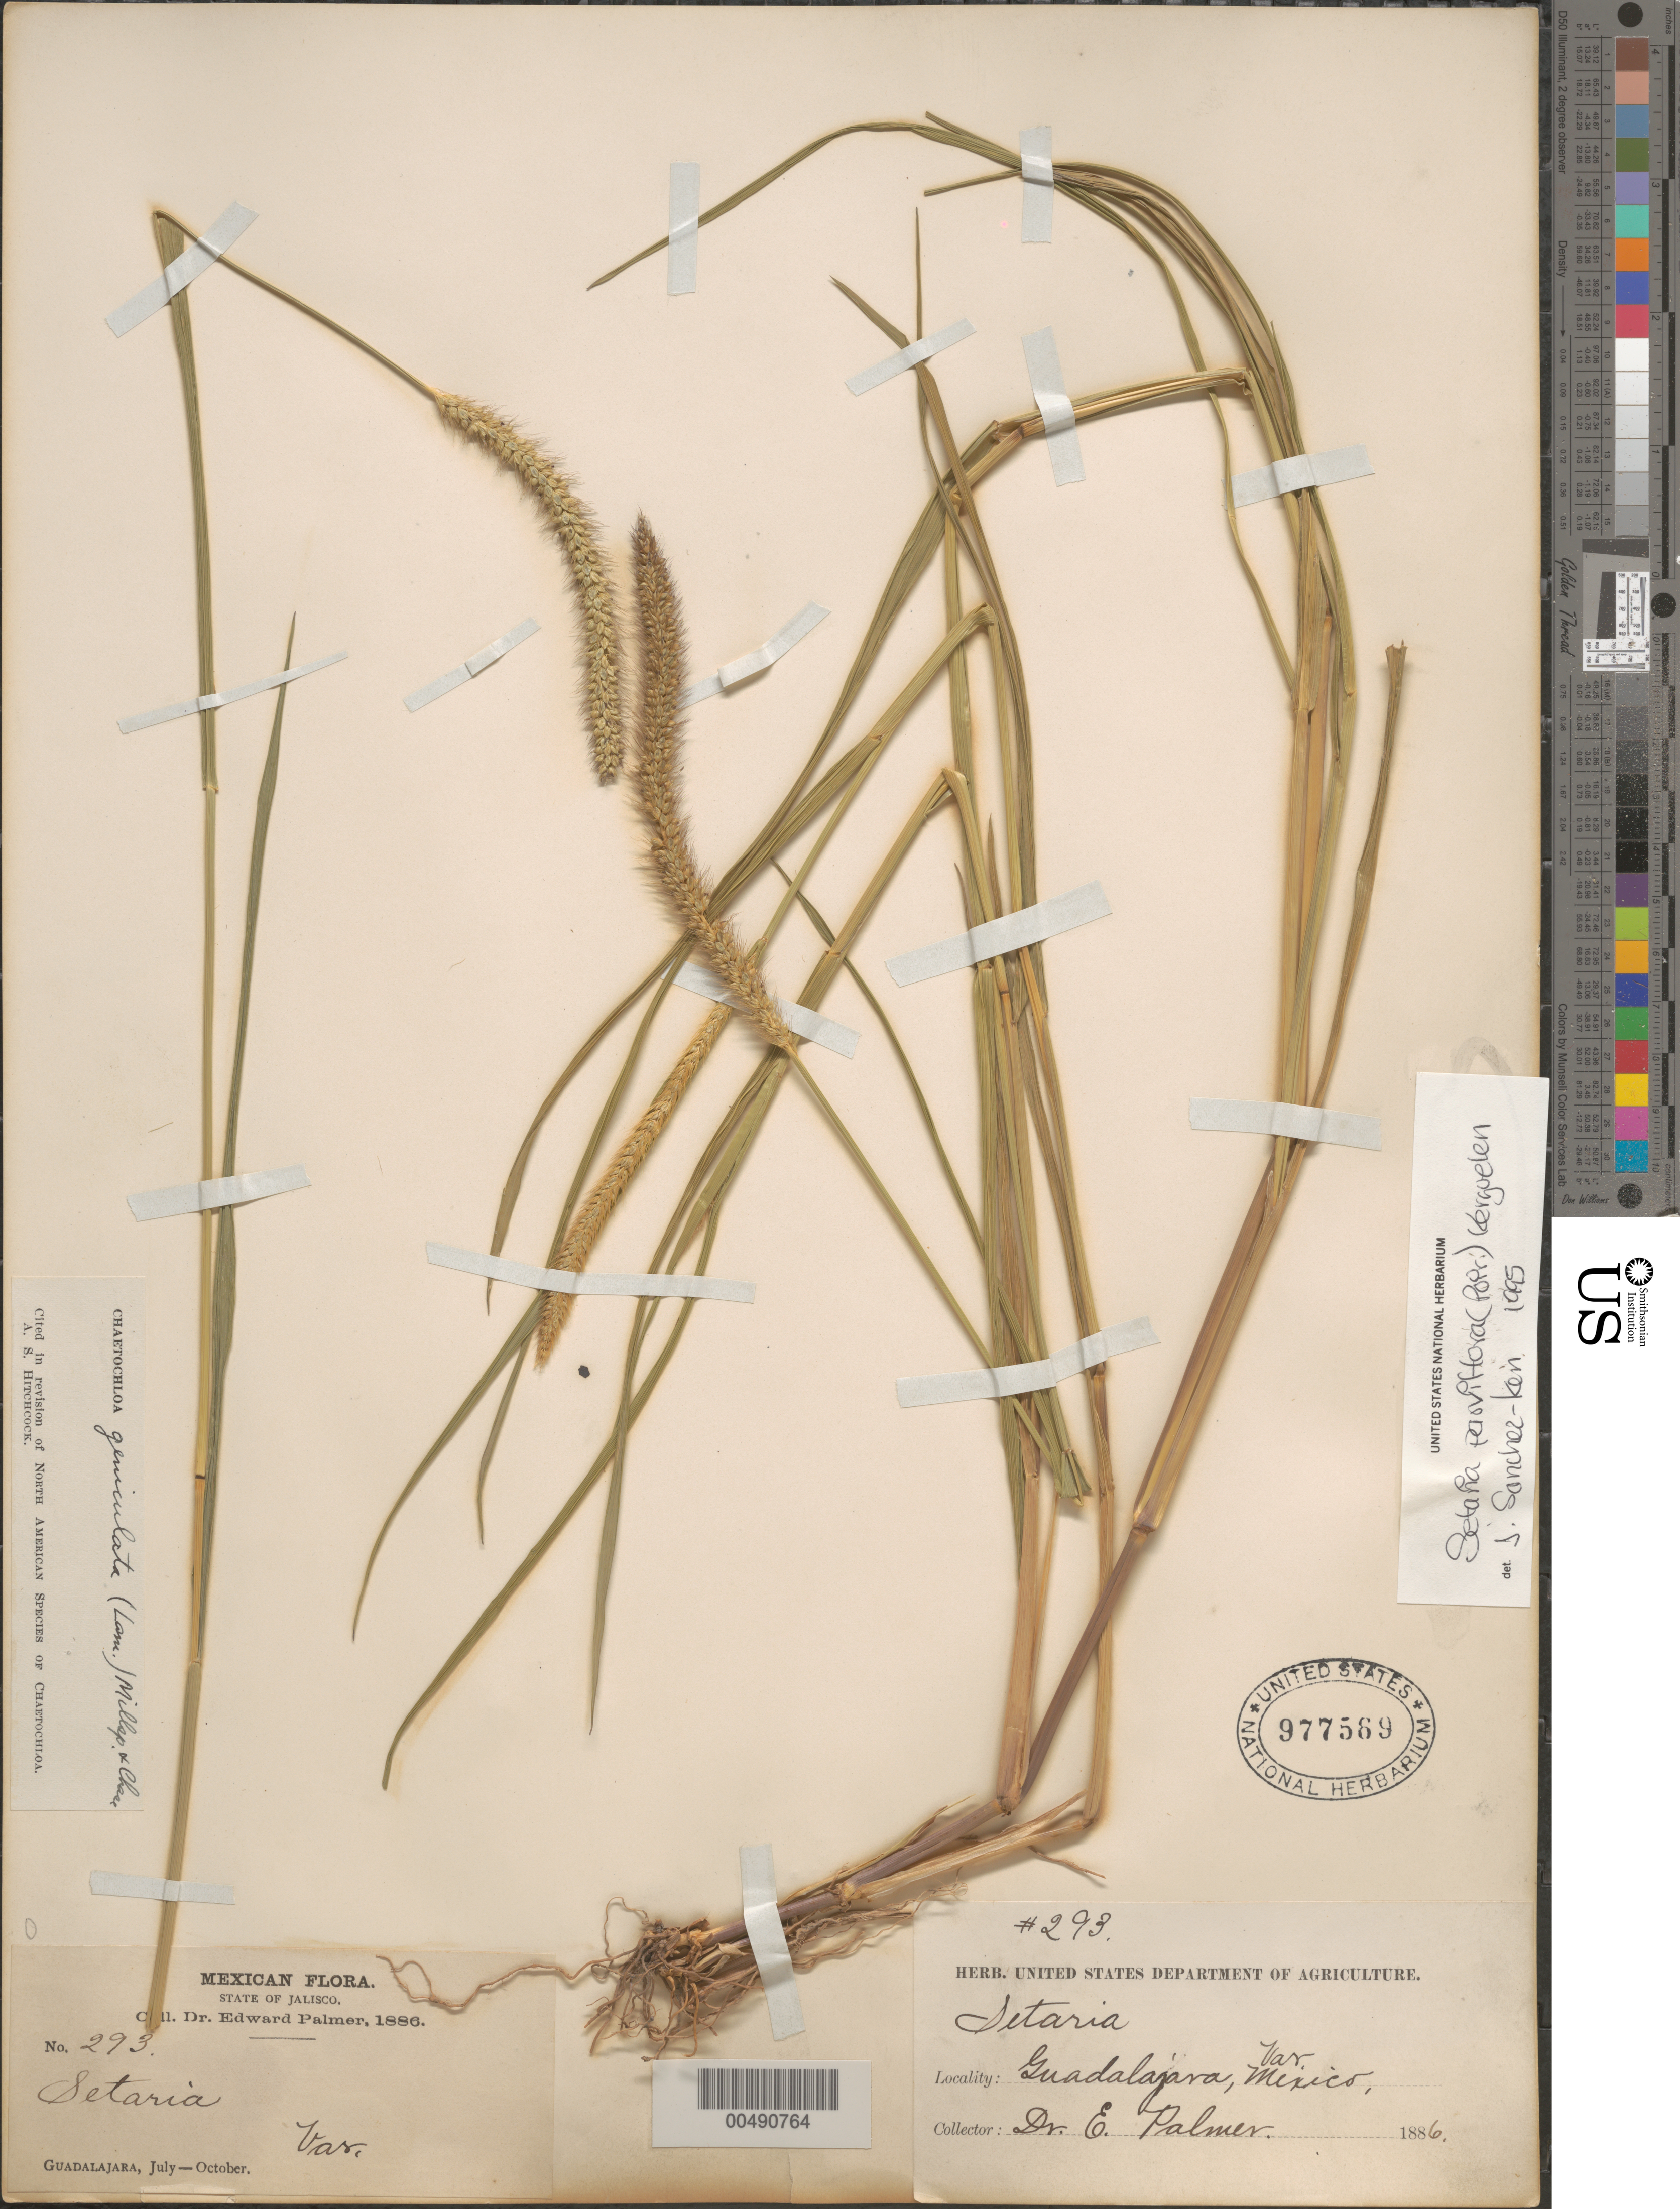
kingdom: Plantae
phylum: Tracheophyta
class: Liliopsida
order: Poales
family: Poaceae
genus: Setaria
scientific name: Setaria parviflora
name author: (Poir.) Kerguélen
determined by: Sánchez-Ken, J. G.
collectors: E. Palmer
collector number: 293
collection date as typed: Jul 1886 to Oct 1886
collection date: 1886-07/1886-10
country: Mexico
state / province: Jalisco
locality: Guadalajara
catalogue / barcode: US 977569